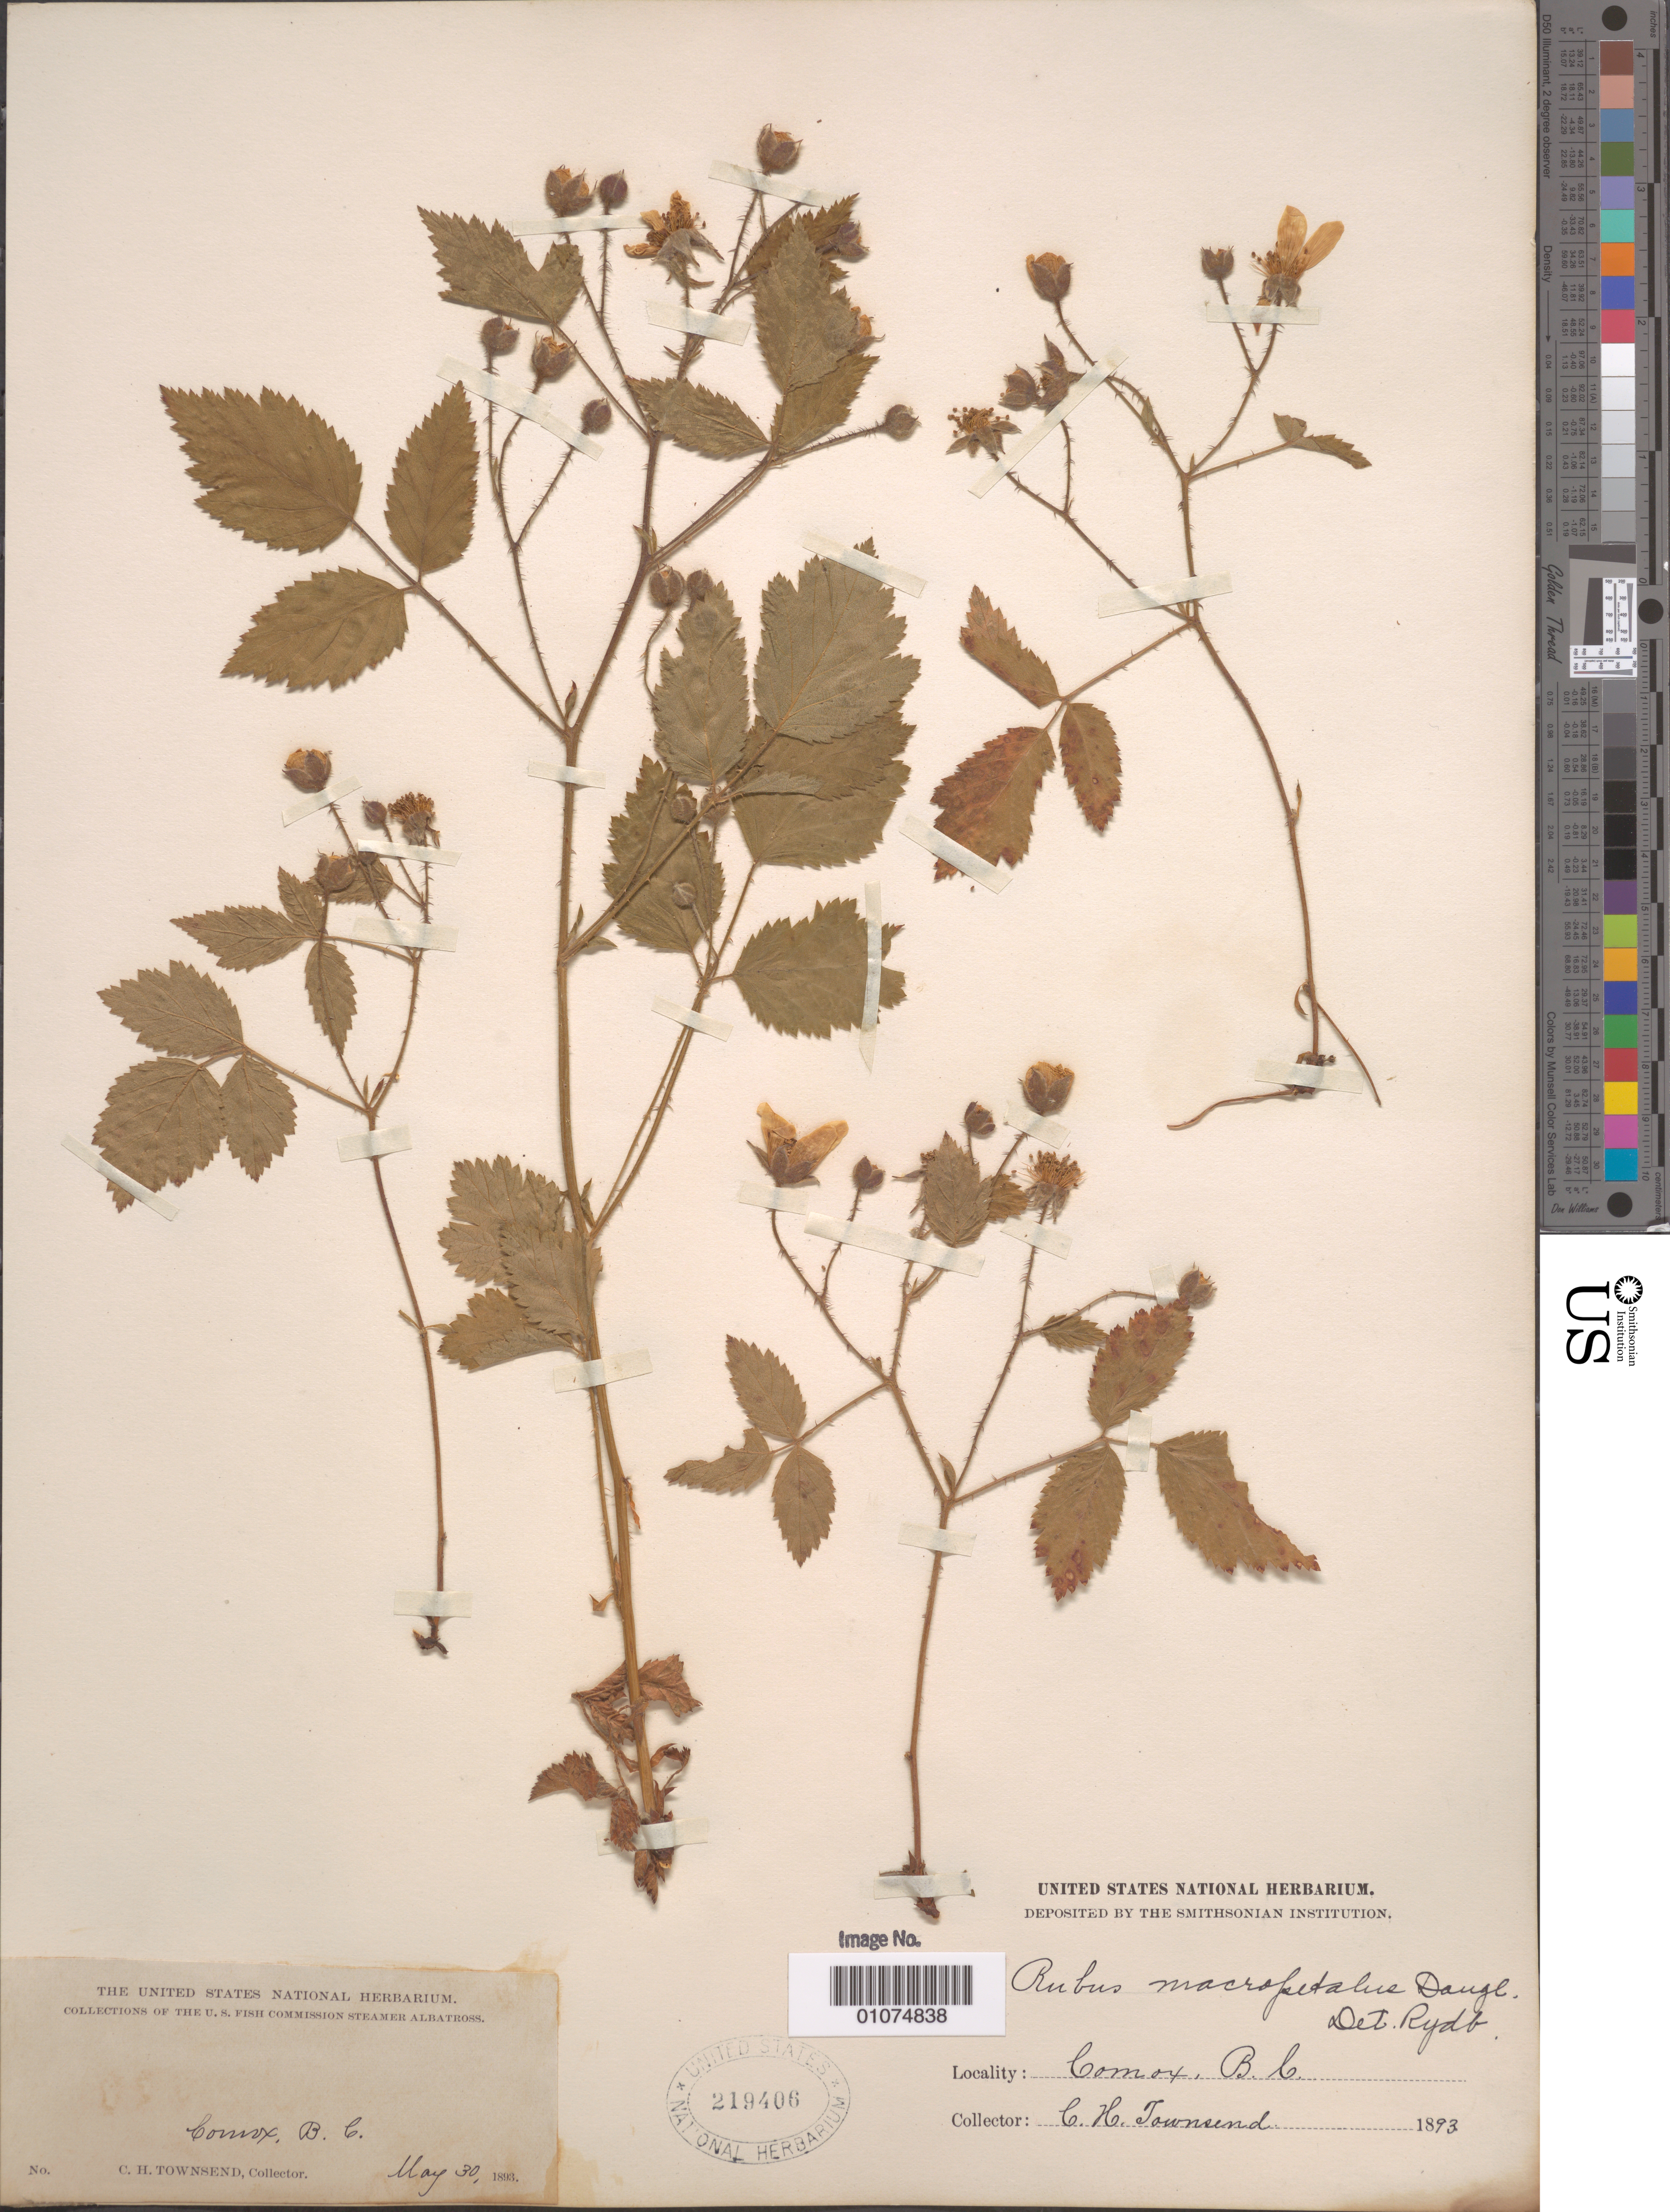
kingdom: Plantae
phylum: Tracheophyta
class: Magnoliopsida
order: Rosales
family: Rosaceae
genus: Rubus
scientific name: Rubus macropetalus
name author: Douglas ex Hook.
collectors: C. H. Townsend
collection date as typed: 30 May 1893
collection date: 1893-05-30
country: Canada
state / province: British Columbia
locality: Comox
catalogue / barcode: US 219406